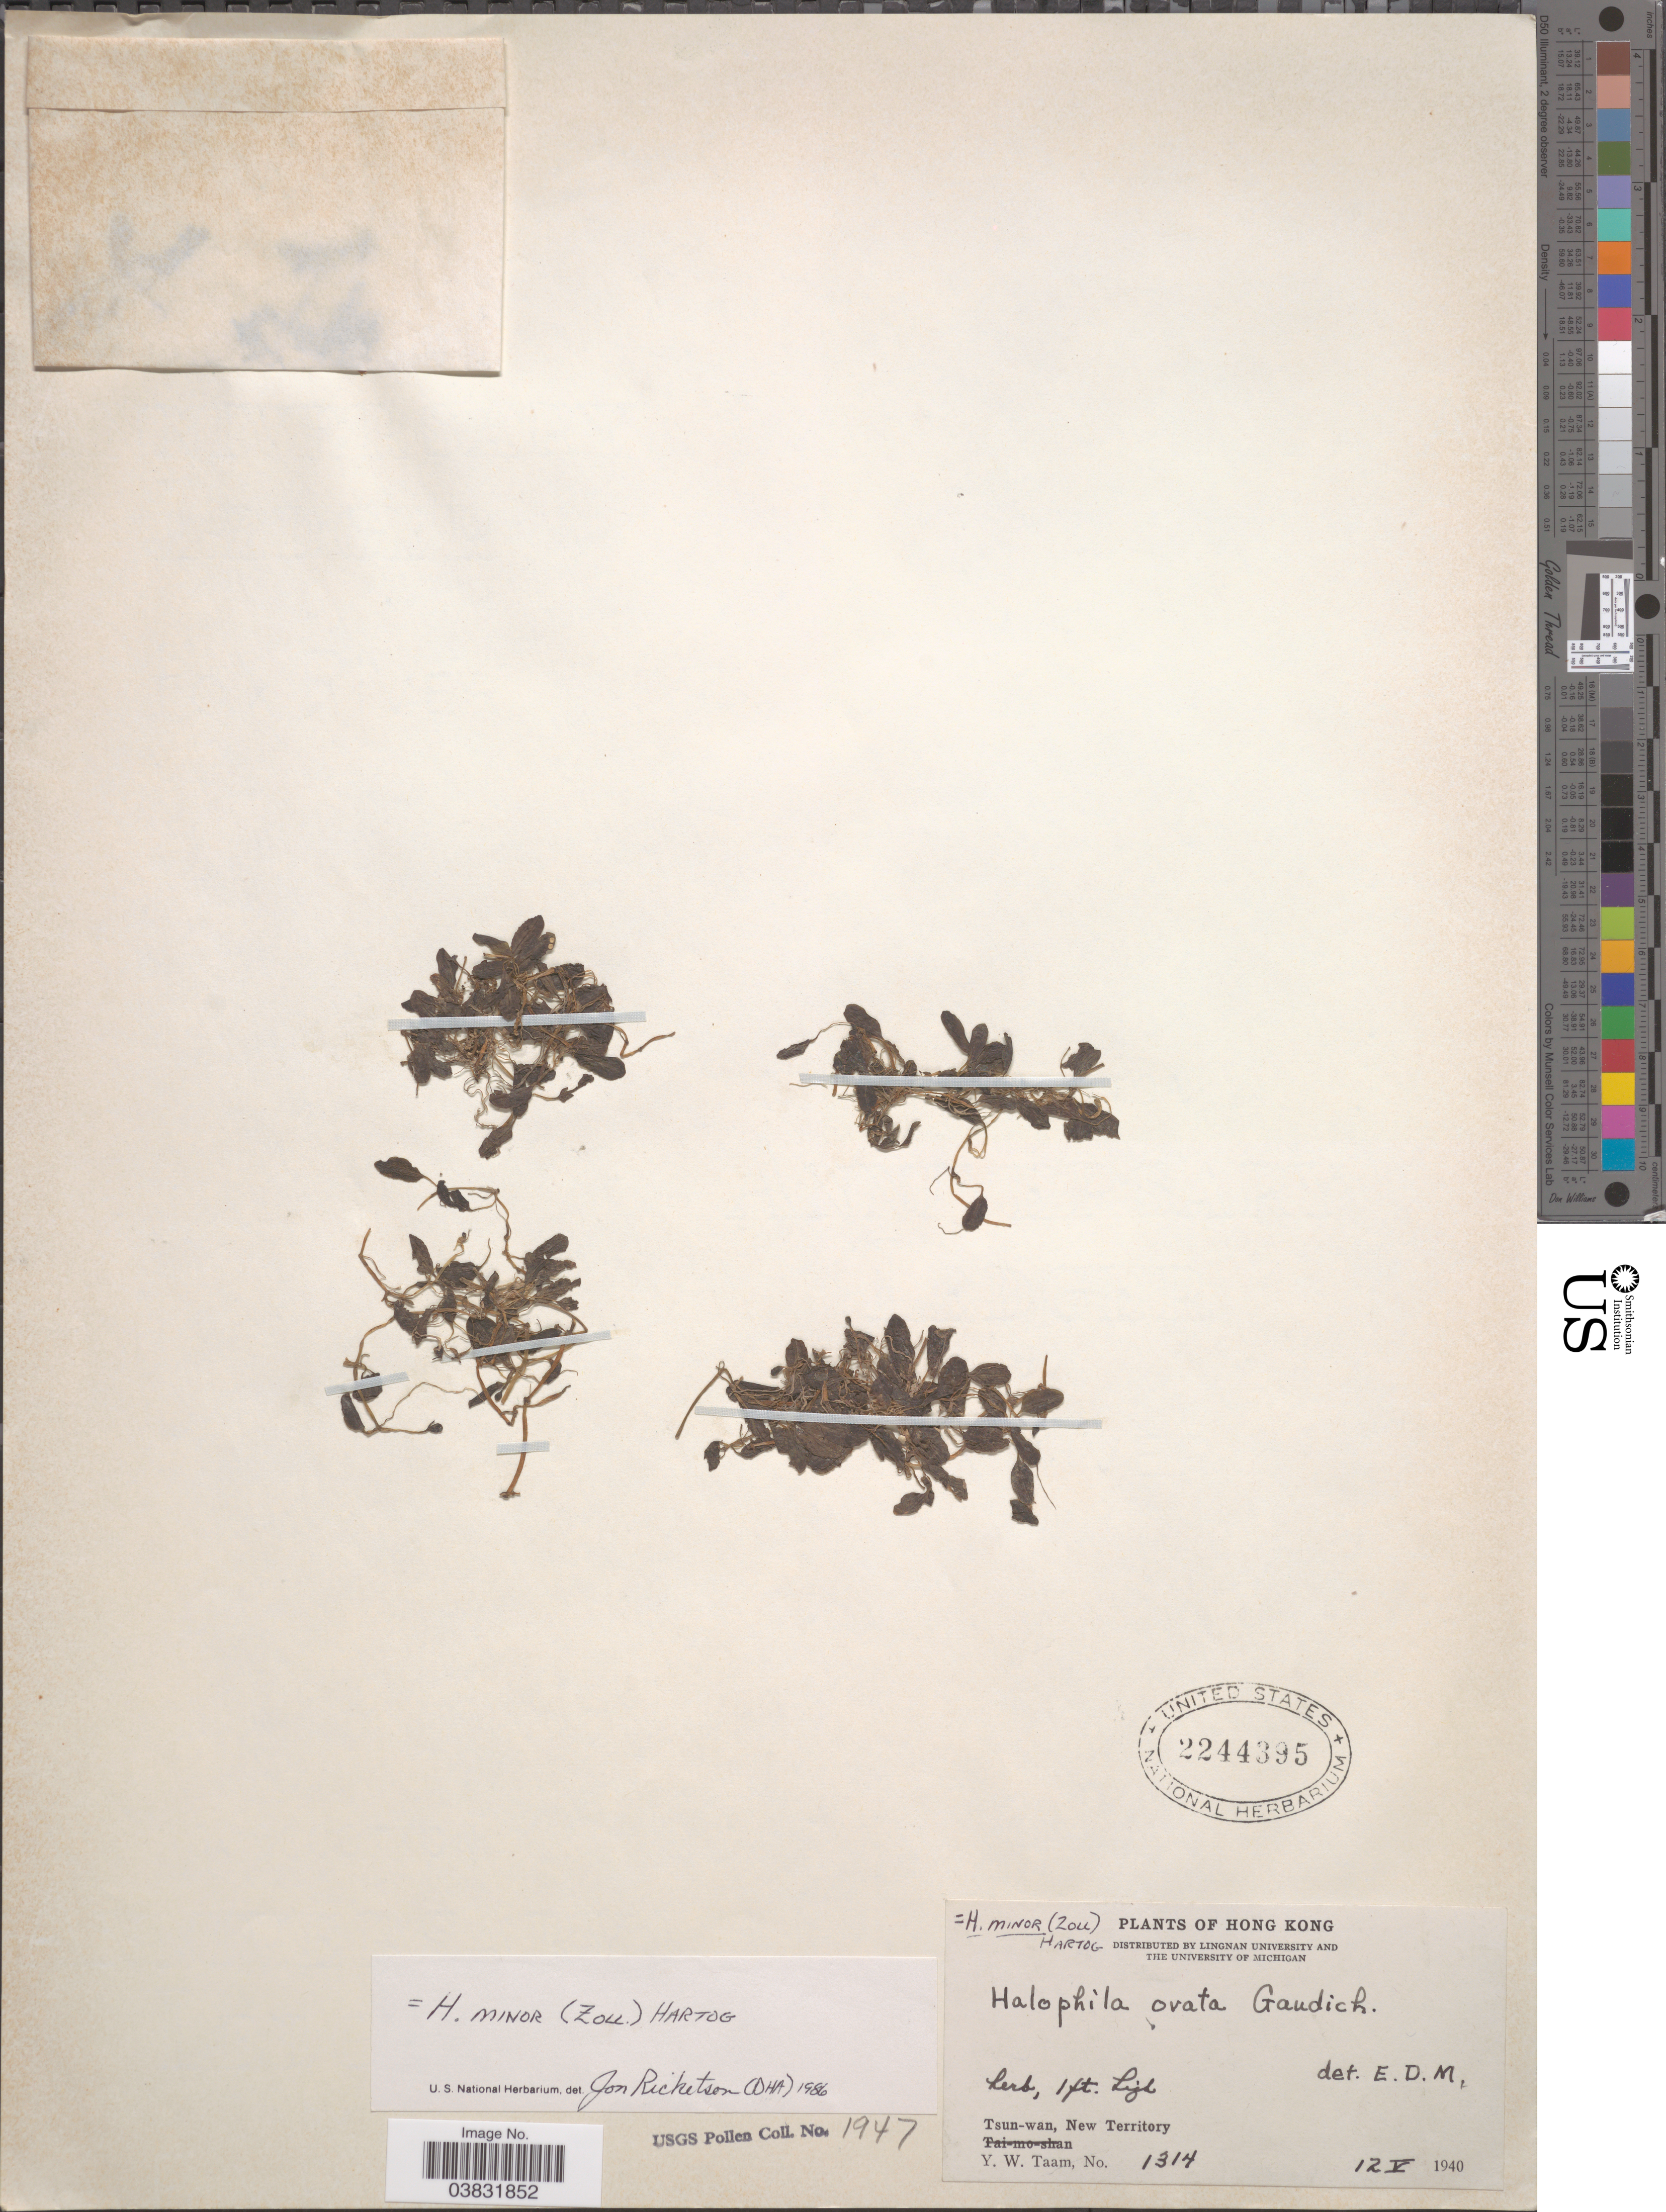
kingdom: Plantae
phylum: Tracheophyta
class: Liliopsida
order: Alismatales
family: Hydrocharitaceae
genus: Halophila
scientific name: Halophila minor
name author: (Zoll.) Hartog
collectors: Y. W. Taam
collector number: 1314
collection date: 1940-05-12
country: China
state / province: Hong Kong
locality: Tsun-wan, New Territory.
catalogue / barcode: US 2244395